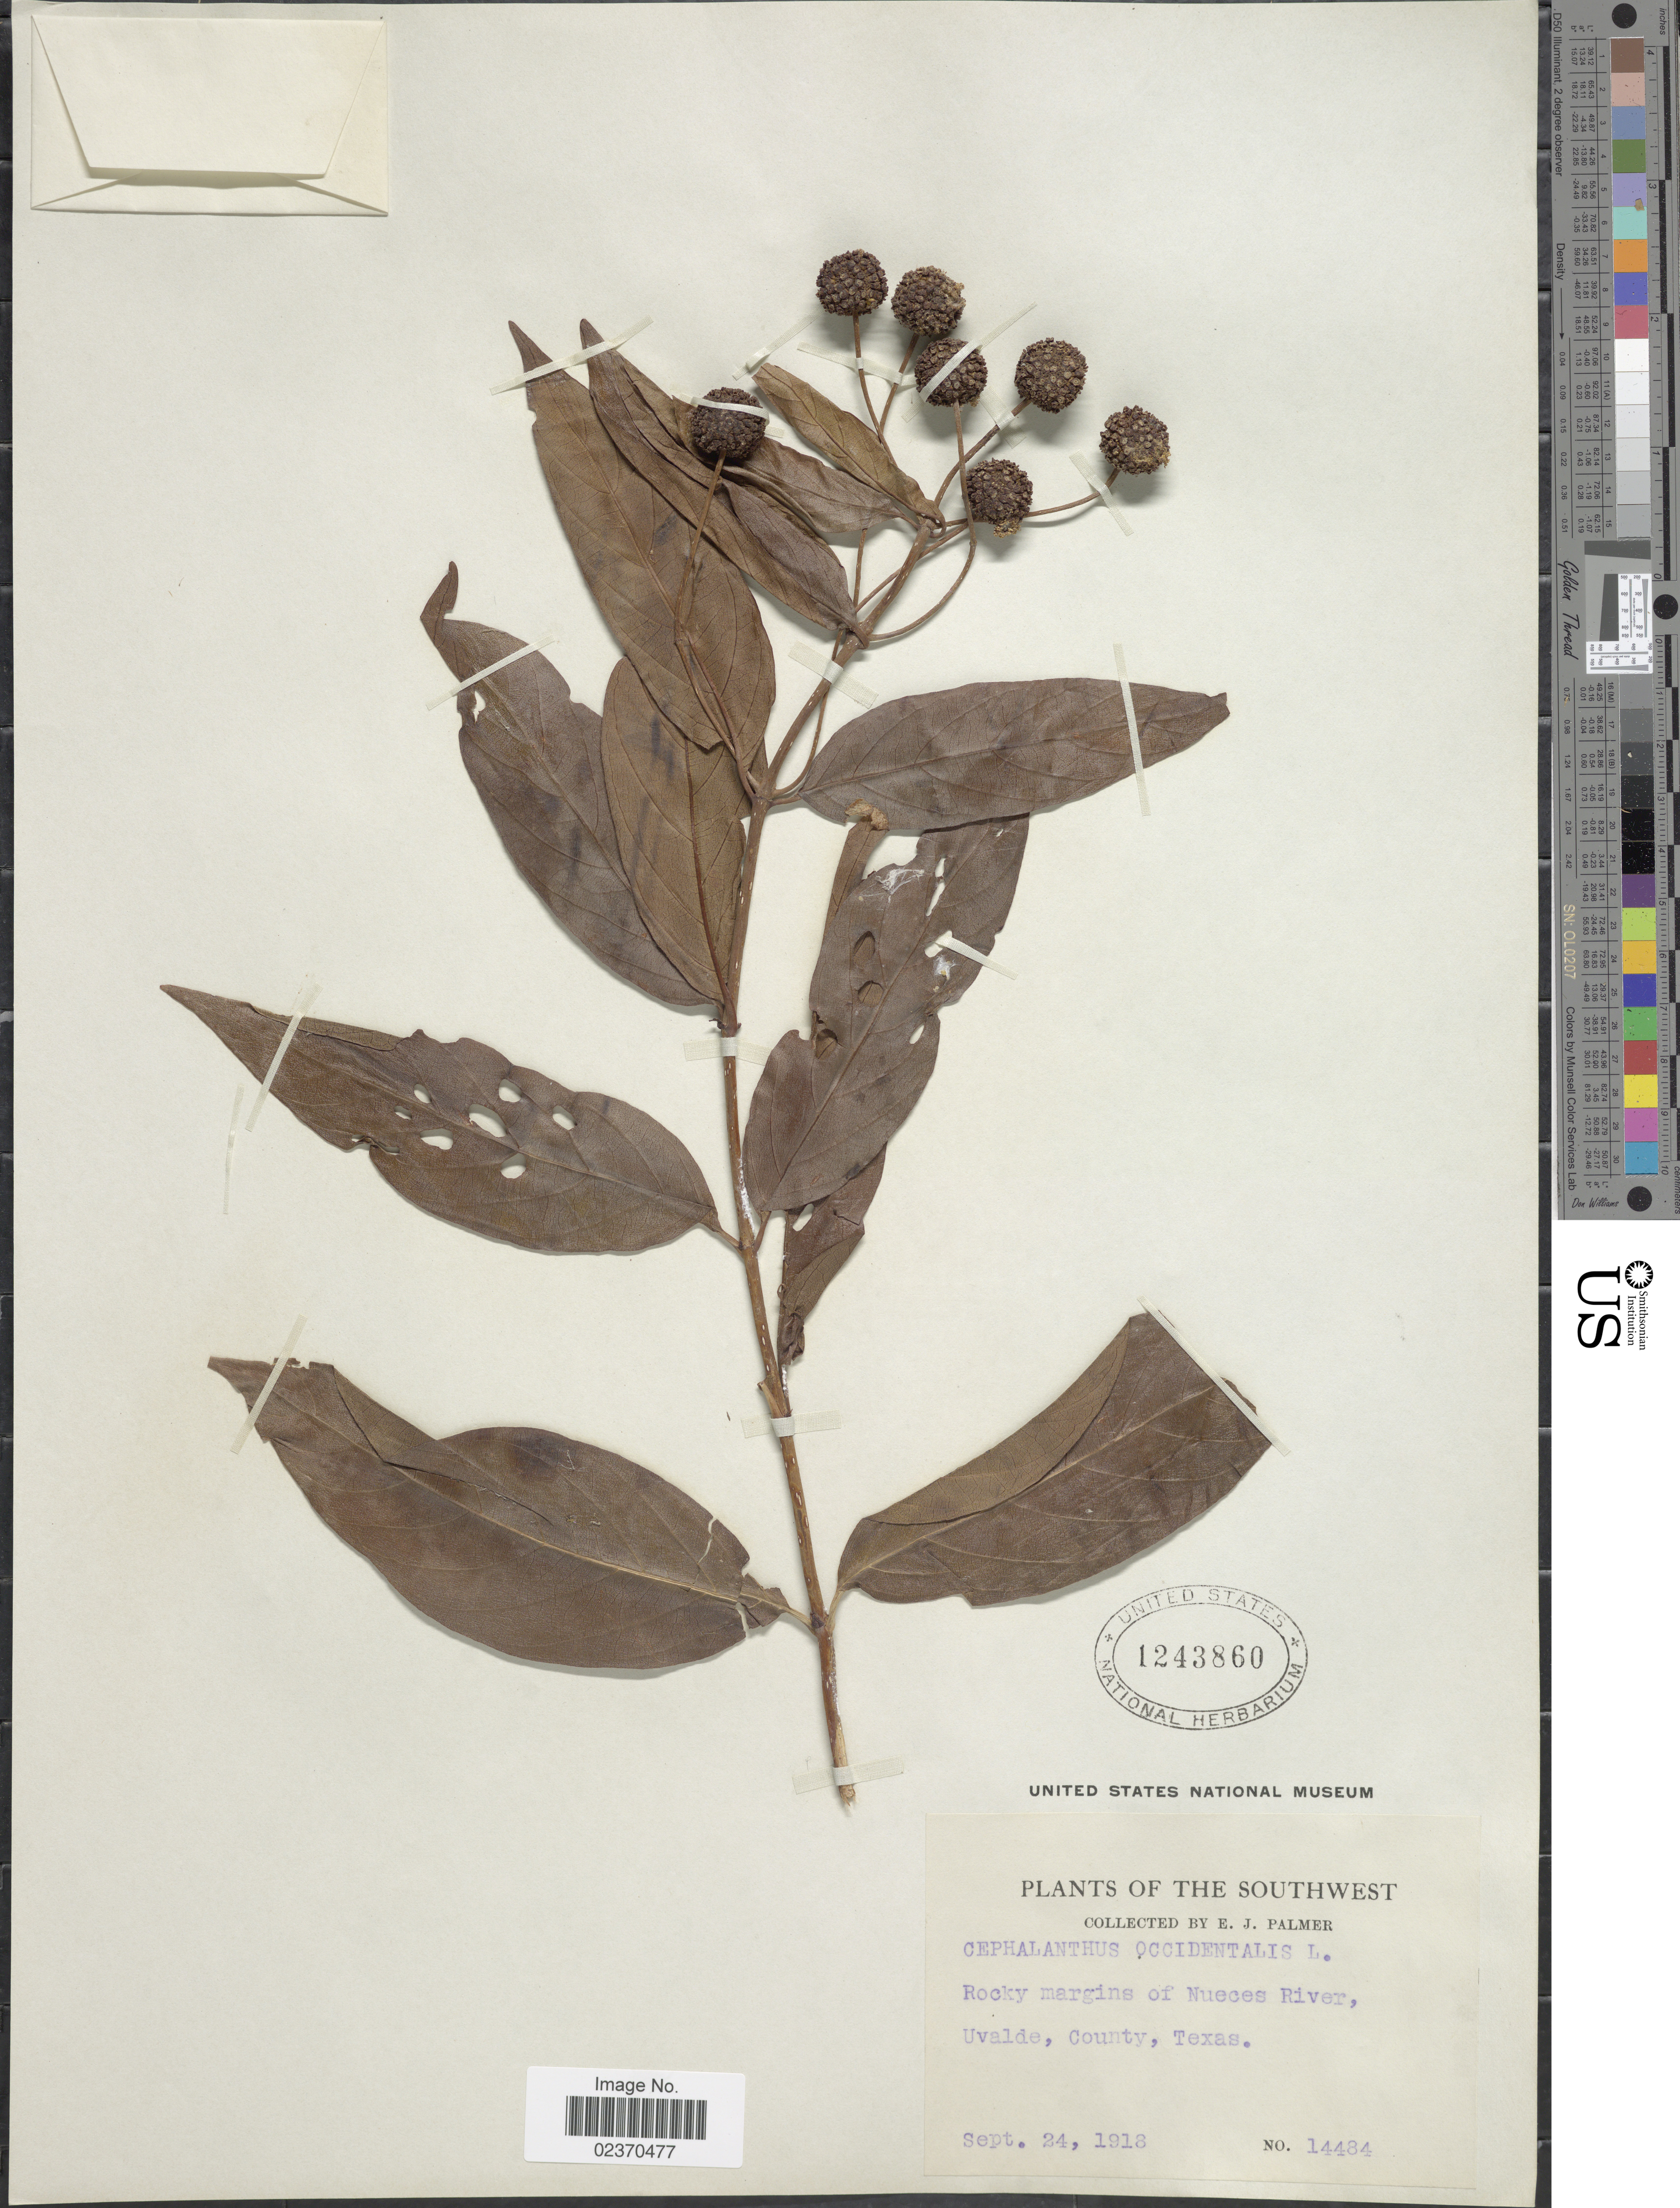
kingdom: Plantae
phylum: Tracheophyta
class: Magnoliopsida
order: Gentianales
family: Rubiaceae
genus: Cephalanthus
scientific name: Cephalanthus occidentalis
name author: L.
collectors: E. J. Palmer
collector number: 14484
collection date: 1918-09-24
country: United States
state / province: Texas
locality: Southwest. Rocky margins of Nueces River, Uvalde, County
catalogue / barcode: US 1243860